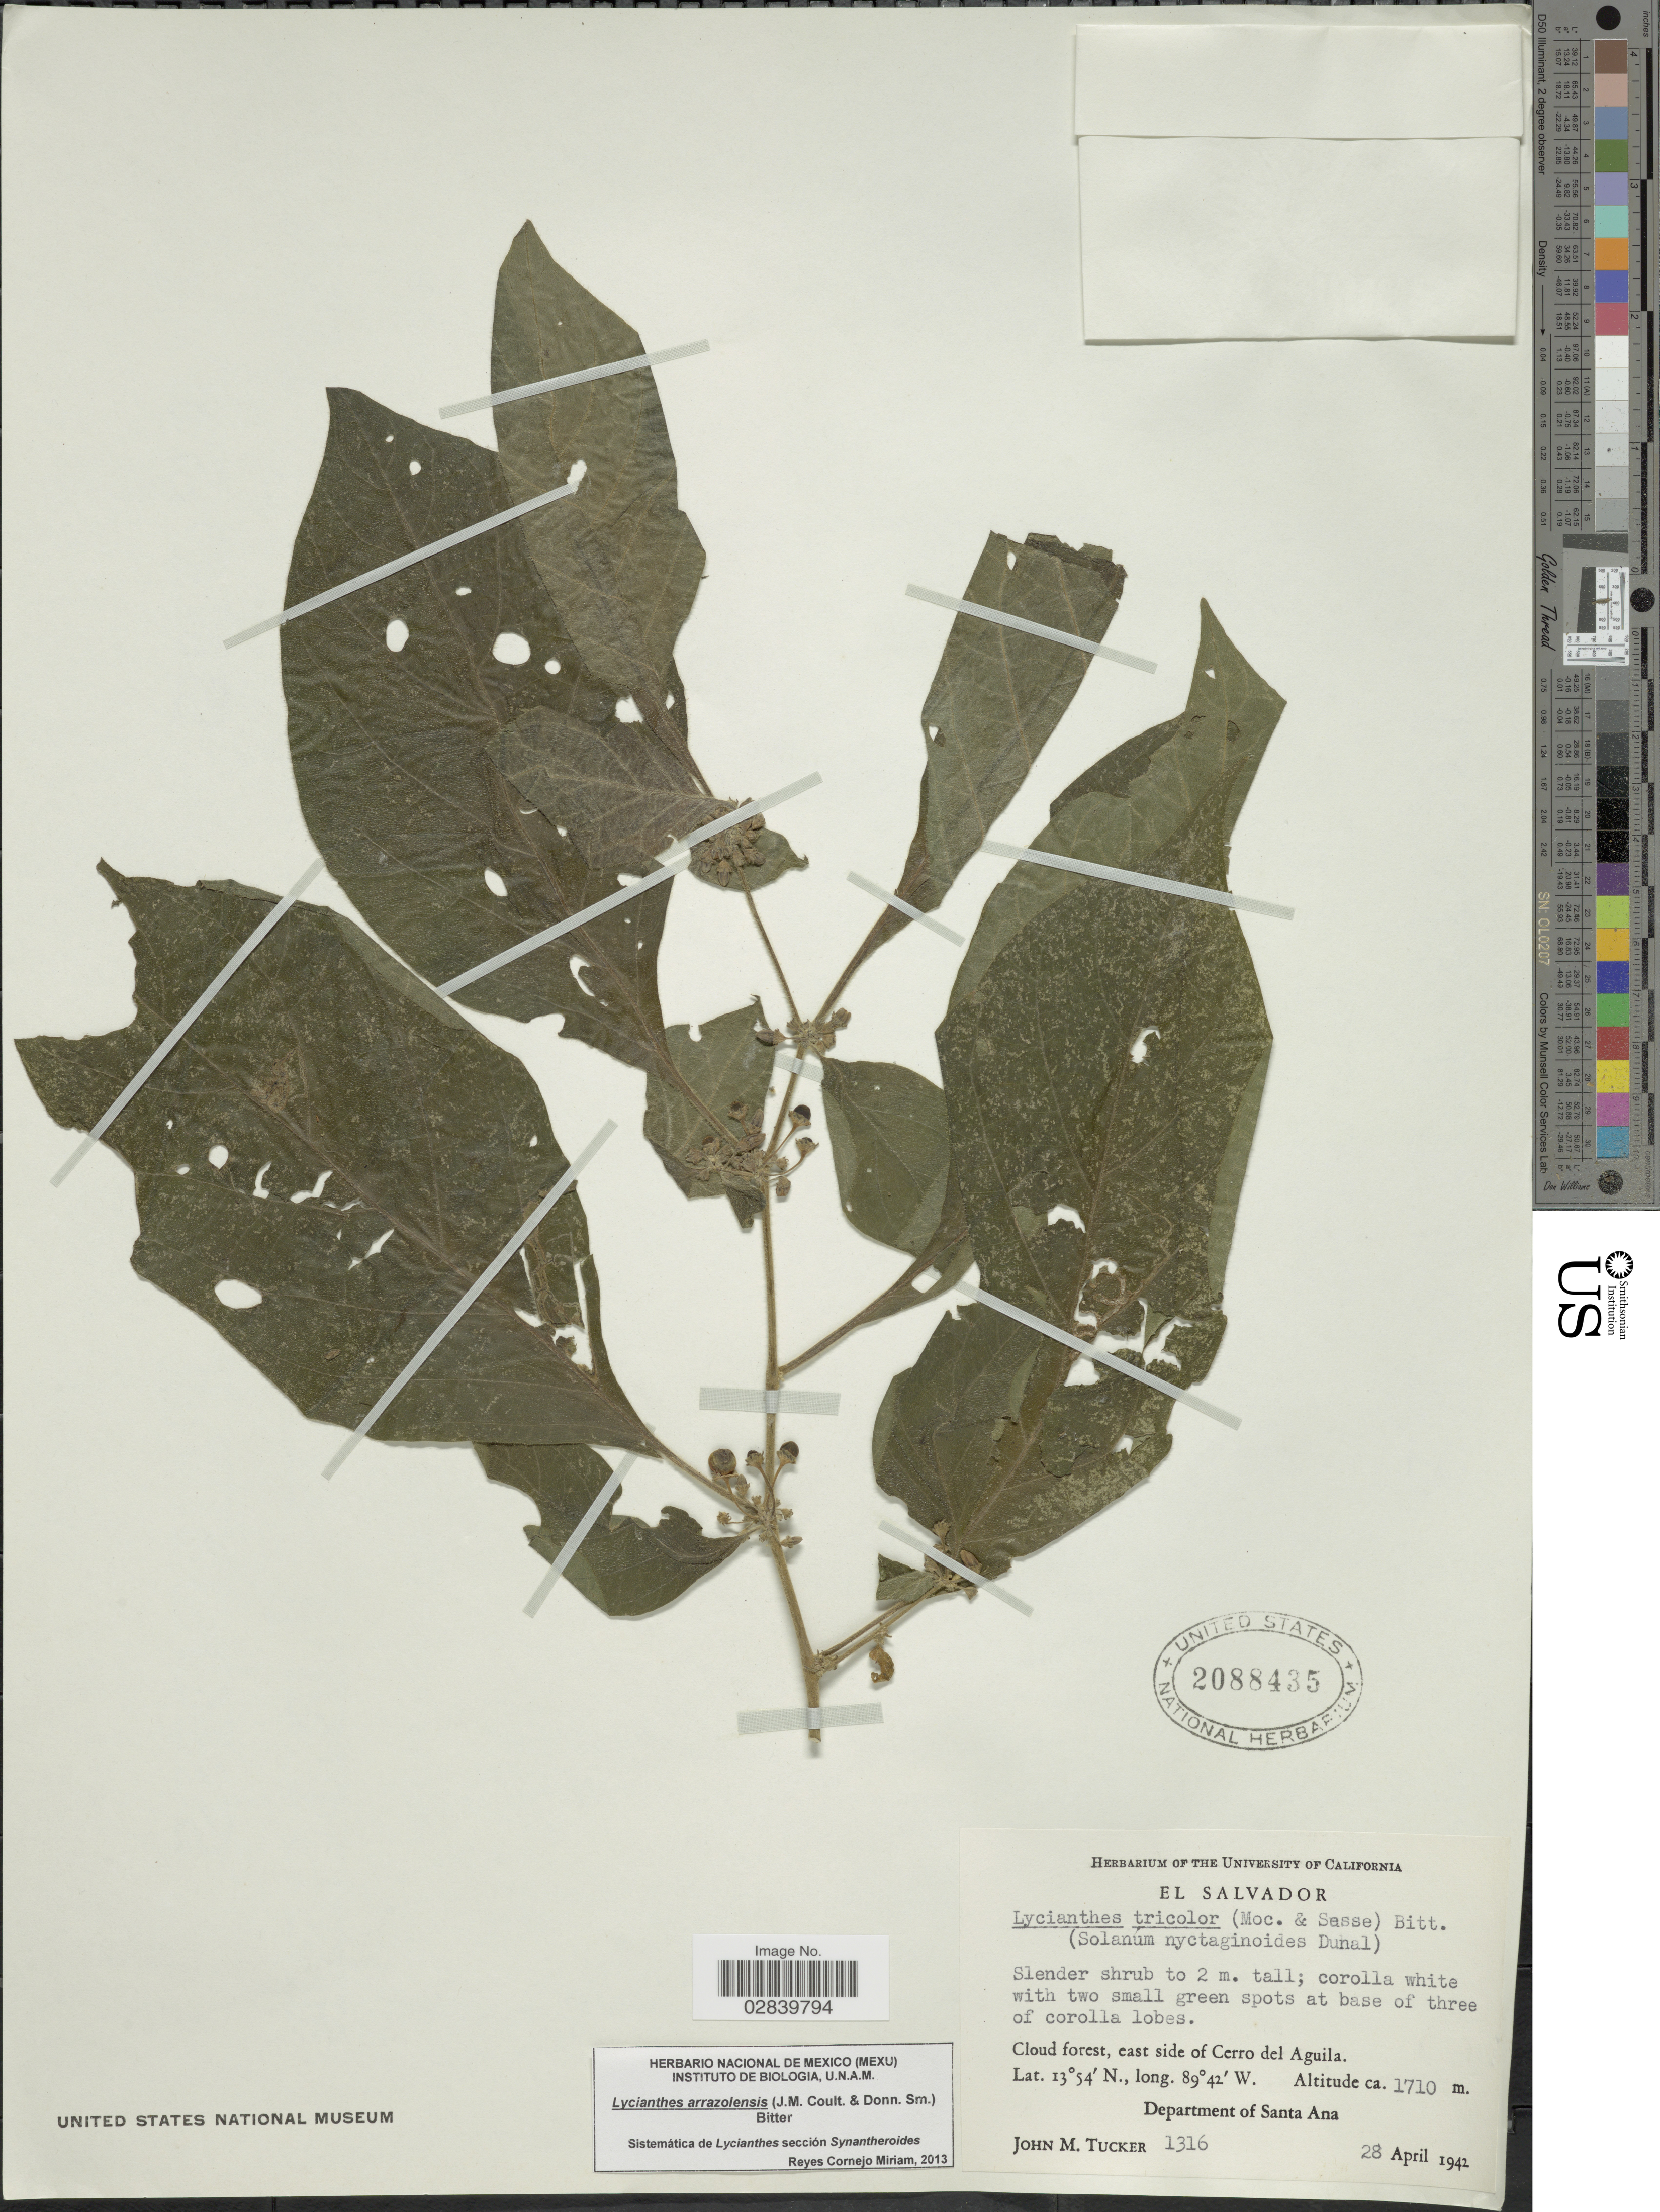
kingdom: Plantae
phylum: Tracheophyta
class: Magnoliopsida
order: Solanales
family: Solanaceae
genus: Lycianthes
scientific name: Lycianthes arrazolensis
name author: (J.M. Coult. & Donn. Sm.) Bitter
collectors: J. M. Tucker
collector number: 1316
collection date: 1942-04-28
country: El Salvador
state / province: Santa Ana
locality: Cloud forest, east side of Cerro del Aguila. Department of Santa Ana.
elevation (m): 1710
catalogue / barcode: US 2088435